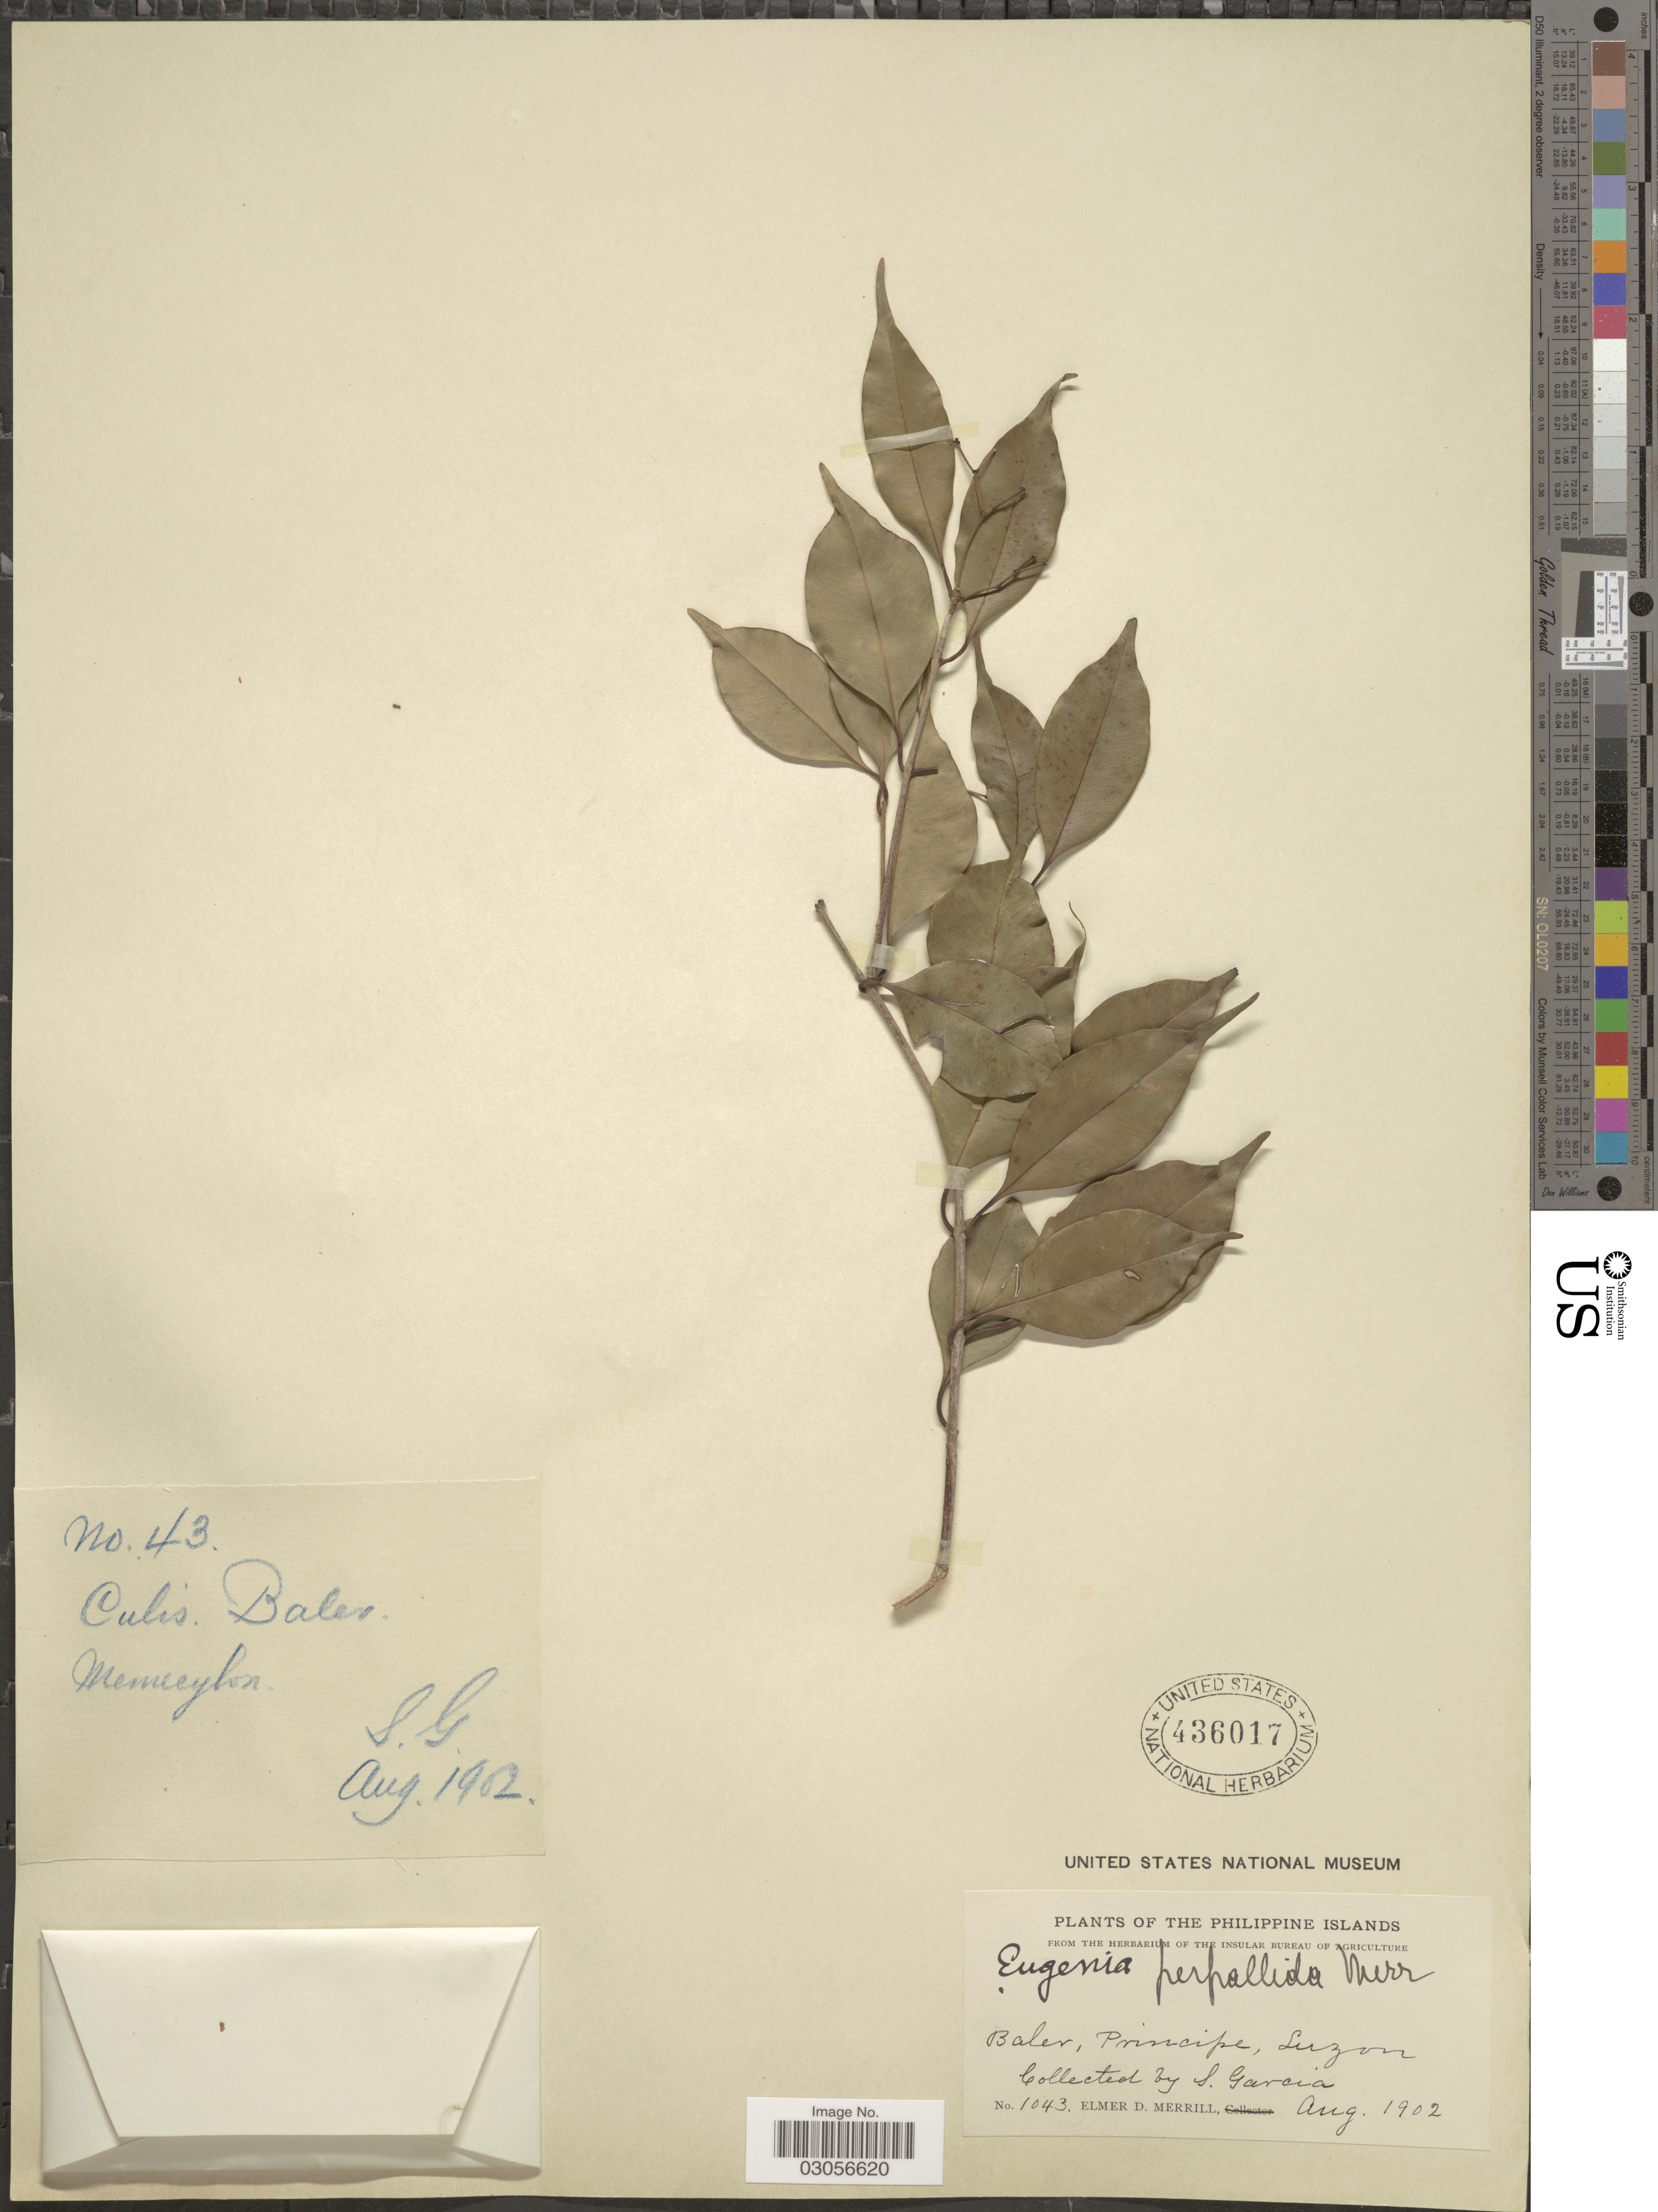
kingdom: Plantae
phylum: Tracheophyta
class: Magnoliopsida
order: Myrtales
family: Myrtaceae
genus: Syzygium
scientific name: Syzygium pallidum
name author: Merr.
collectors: S. Garcia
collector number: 1043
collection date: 1902-08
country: Philippines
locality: Philippine Islands. Baler, Principe, Luzon.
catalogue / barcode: US 436017